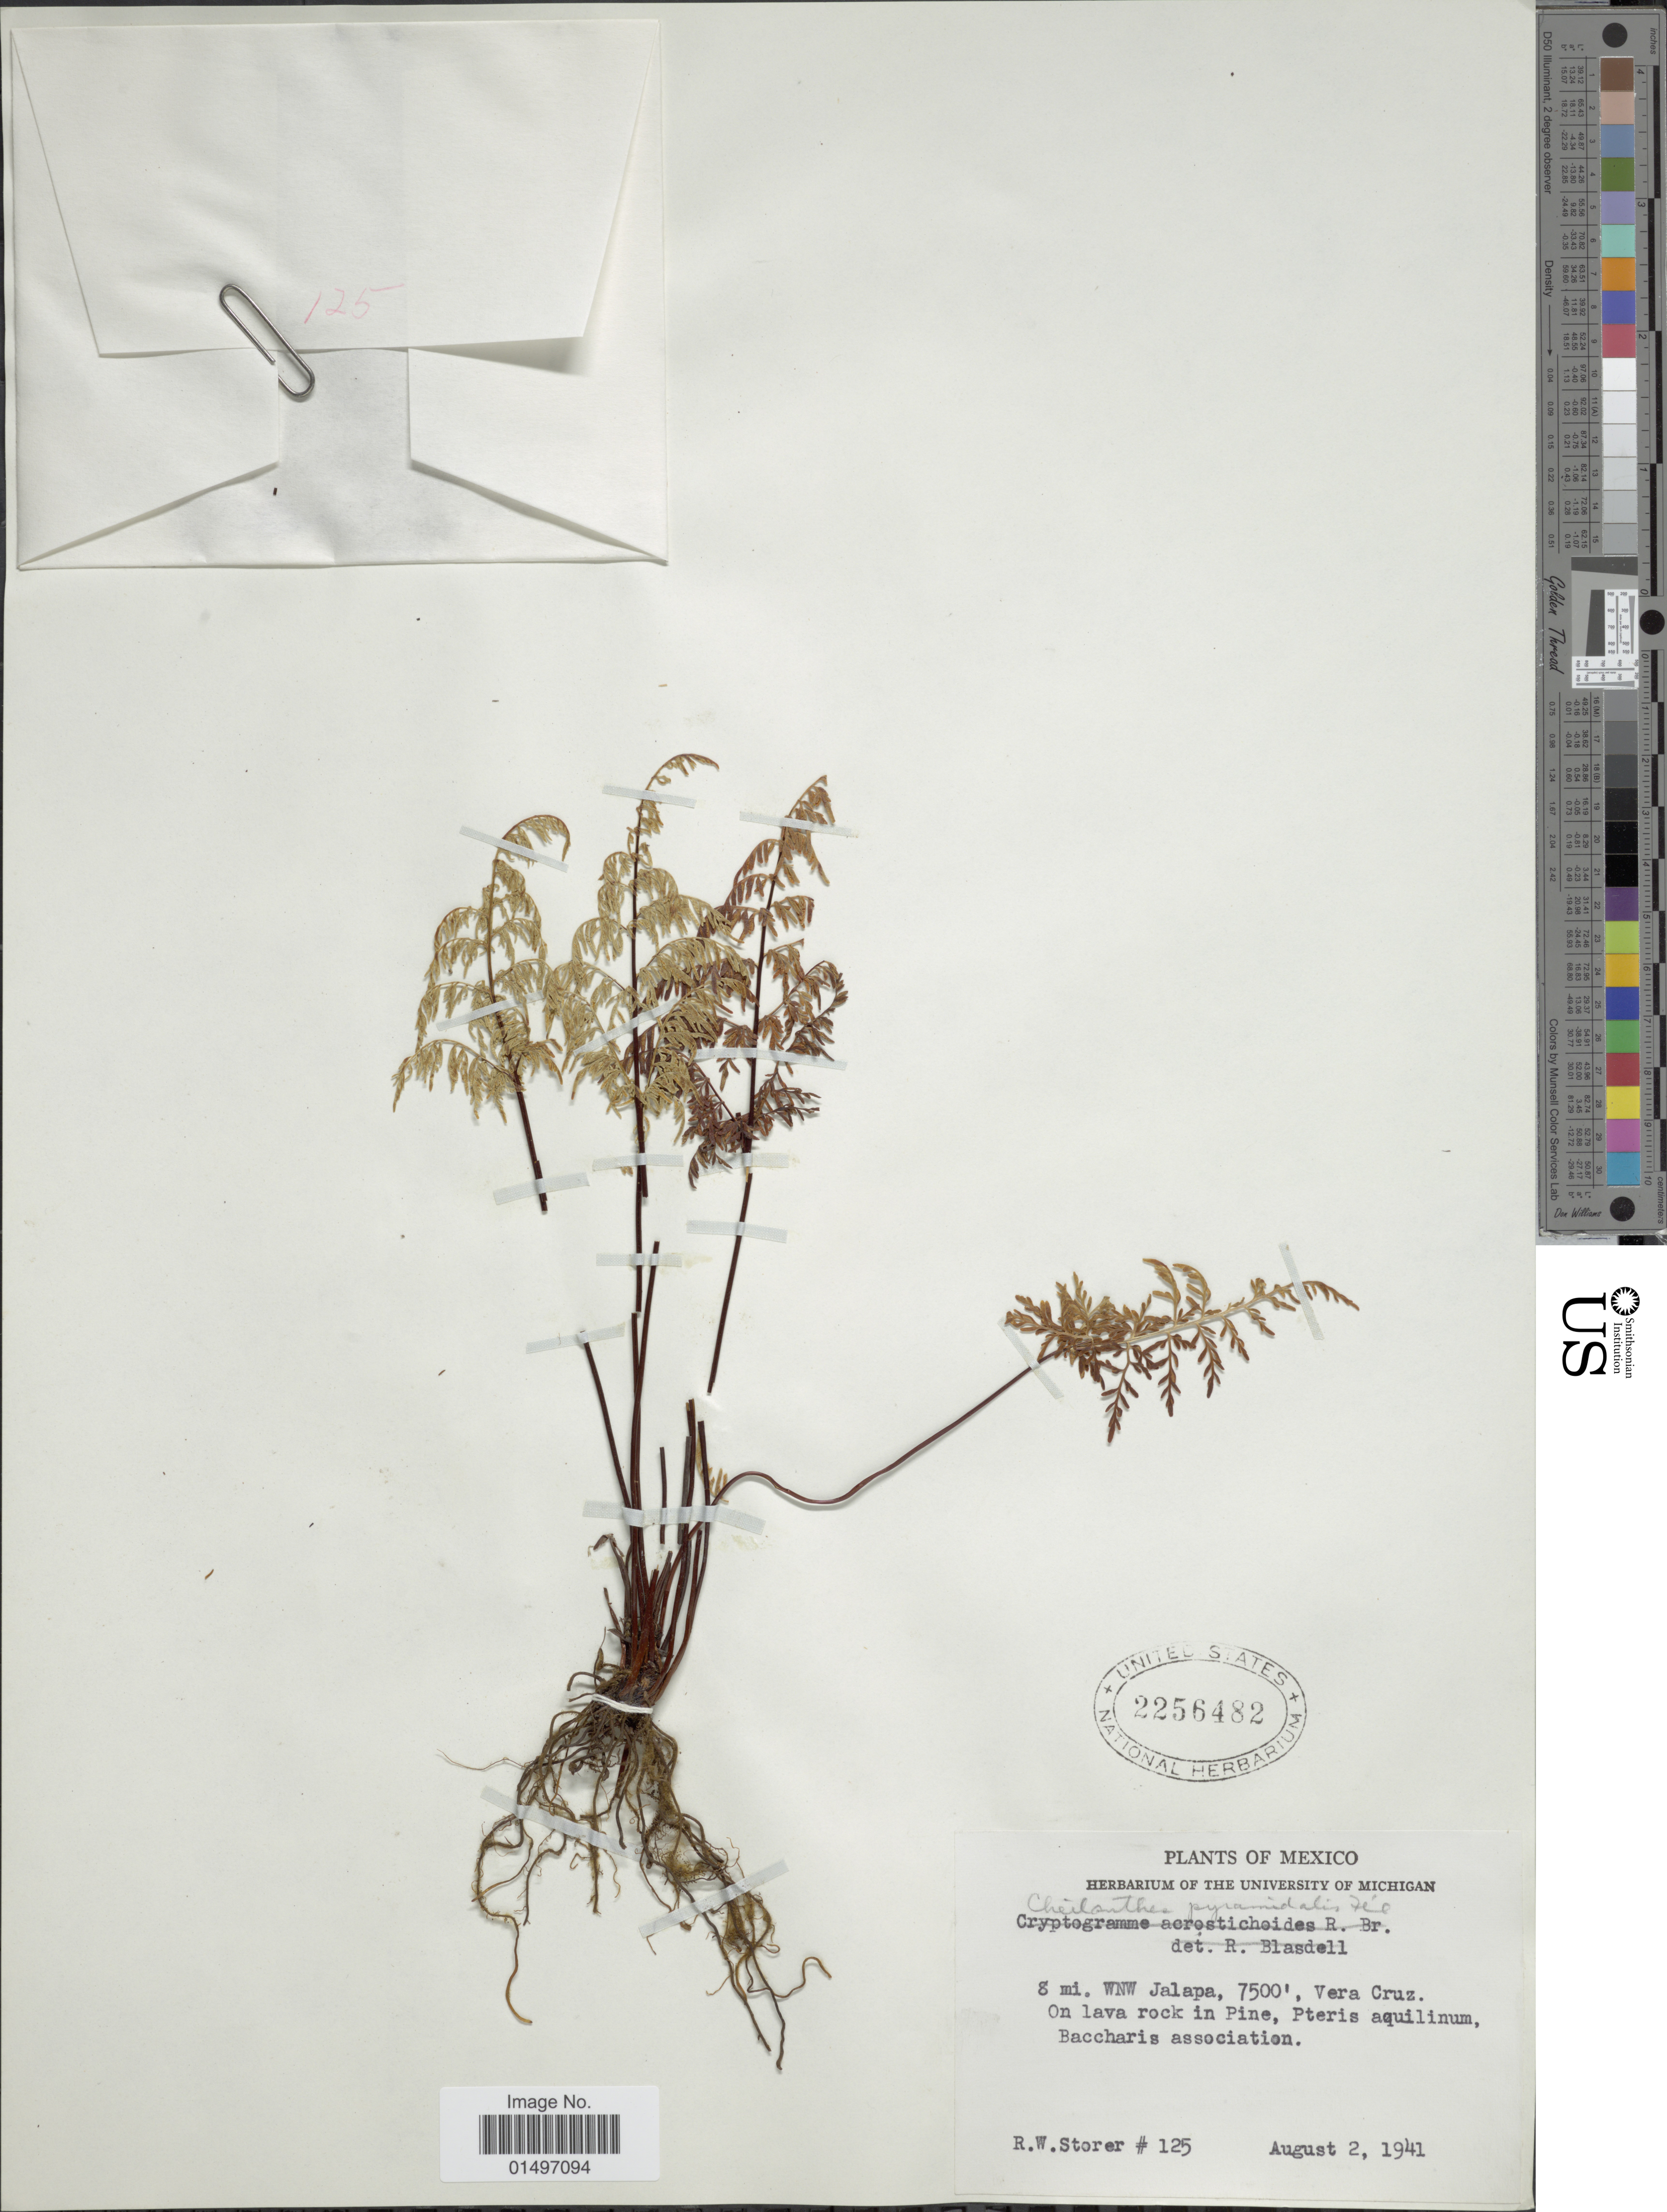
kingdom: Plantae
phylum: Tracheophyta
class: Polypodiopsida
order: Polypodiales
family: Pteridaceae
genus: Gaga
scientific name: Gaga hirsuta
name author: (Link) Fay W. Li & Windham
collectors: R. Storer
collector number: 125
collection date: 1941-08-02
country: Guatemala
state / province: Jalapa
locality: Mexico, 8 mi. NW Jalapa, Veracruz.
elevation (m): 2286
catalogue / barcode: US 2256482